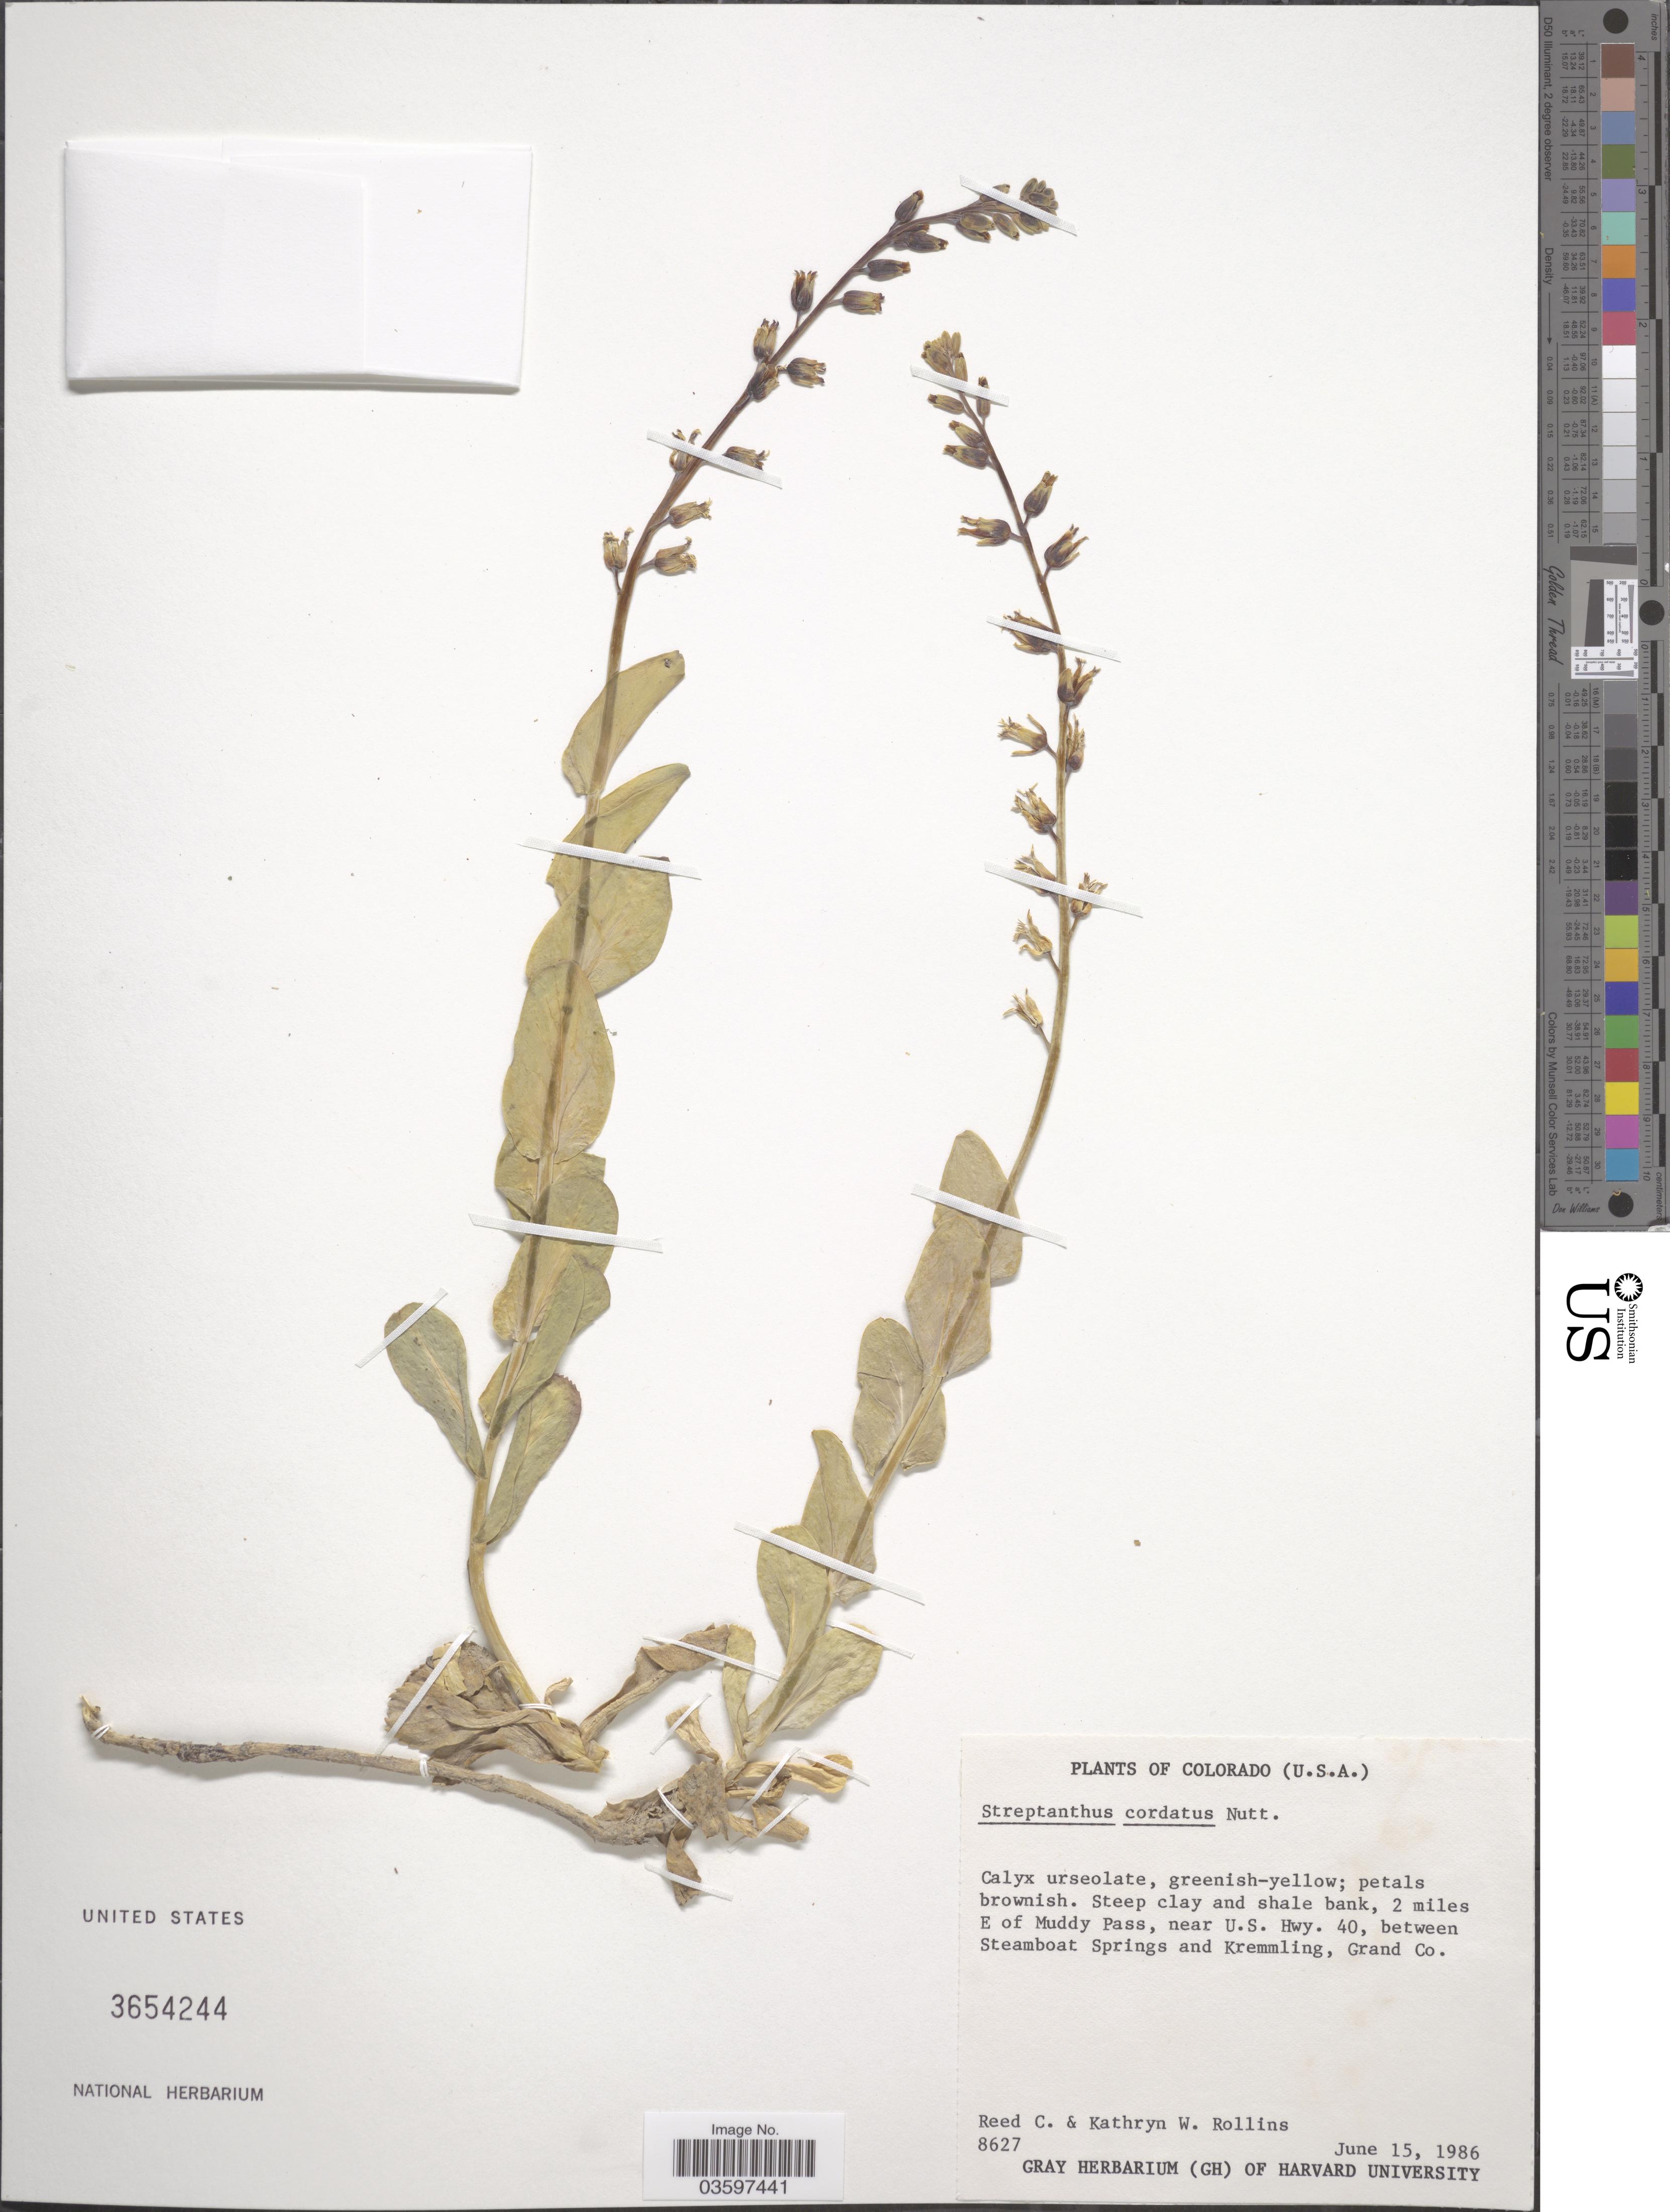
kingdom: Plantae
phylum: Tracheophyta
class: Magnoliopsida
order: Brassicales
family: Brassicaceae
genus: Streptanthus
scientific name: Streptanthus cordatus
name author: Nutt. ex Torr. & A. Gray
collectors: R. C. Rollins & K. W. Rollins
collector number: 8627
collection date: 1986-06-15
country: United States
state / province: Colorado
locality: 2 miles E of Muddy Pass, near U.S. Hwy. 40, between Steamboat Springs and Kremmling, Grand Co.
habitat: steep clay and shale bank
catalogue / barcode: US 3654244